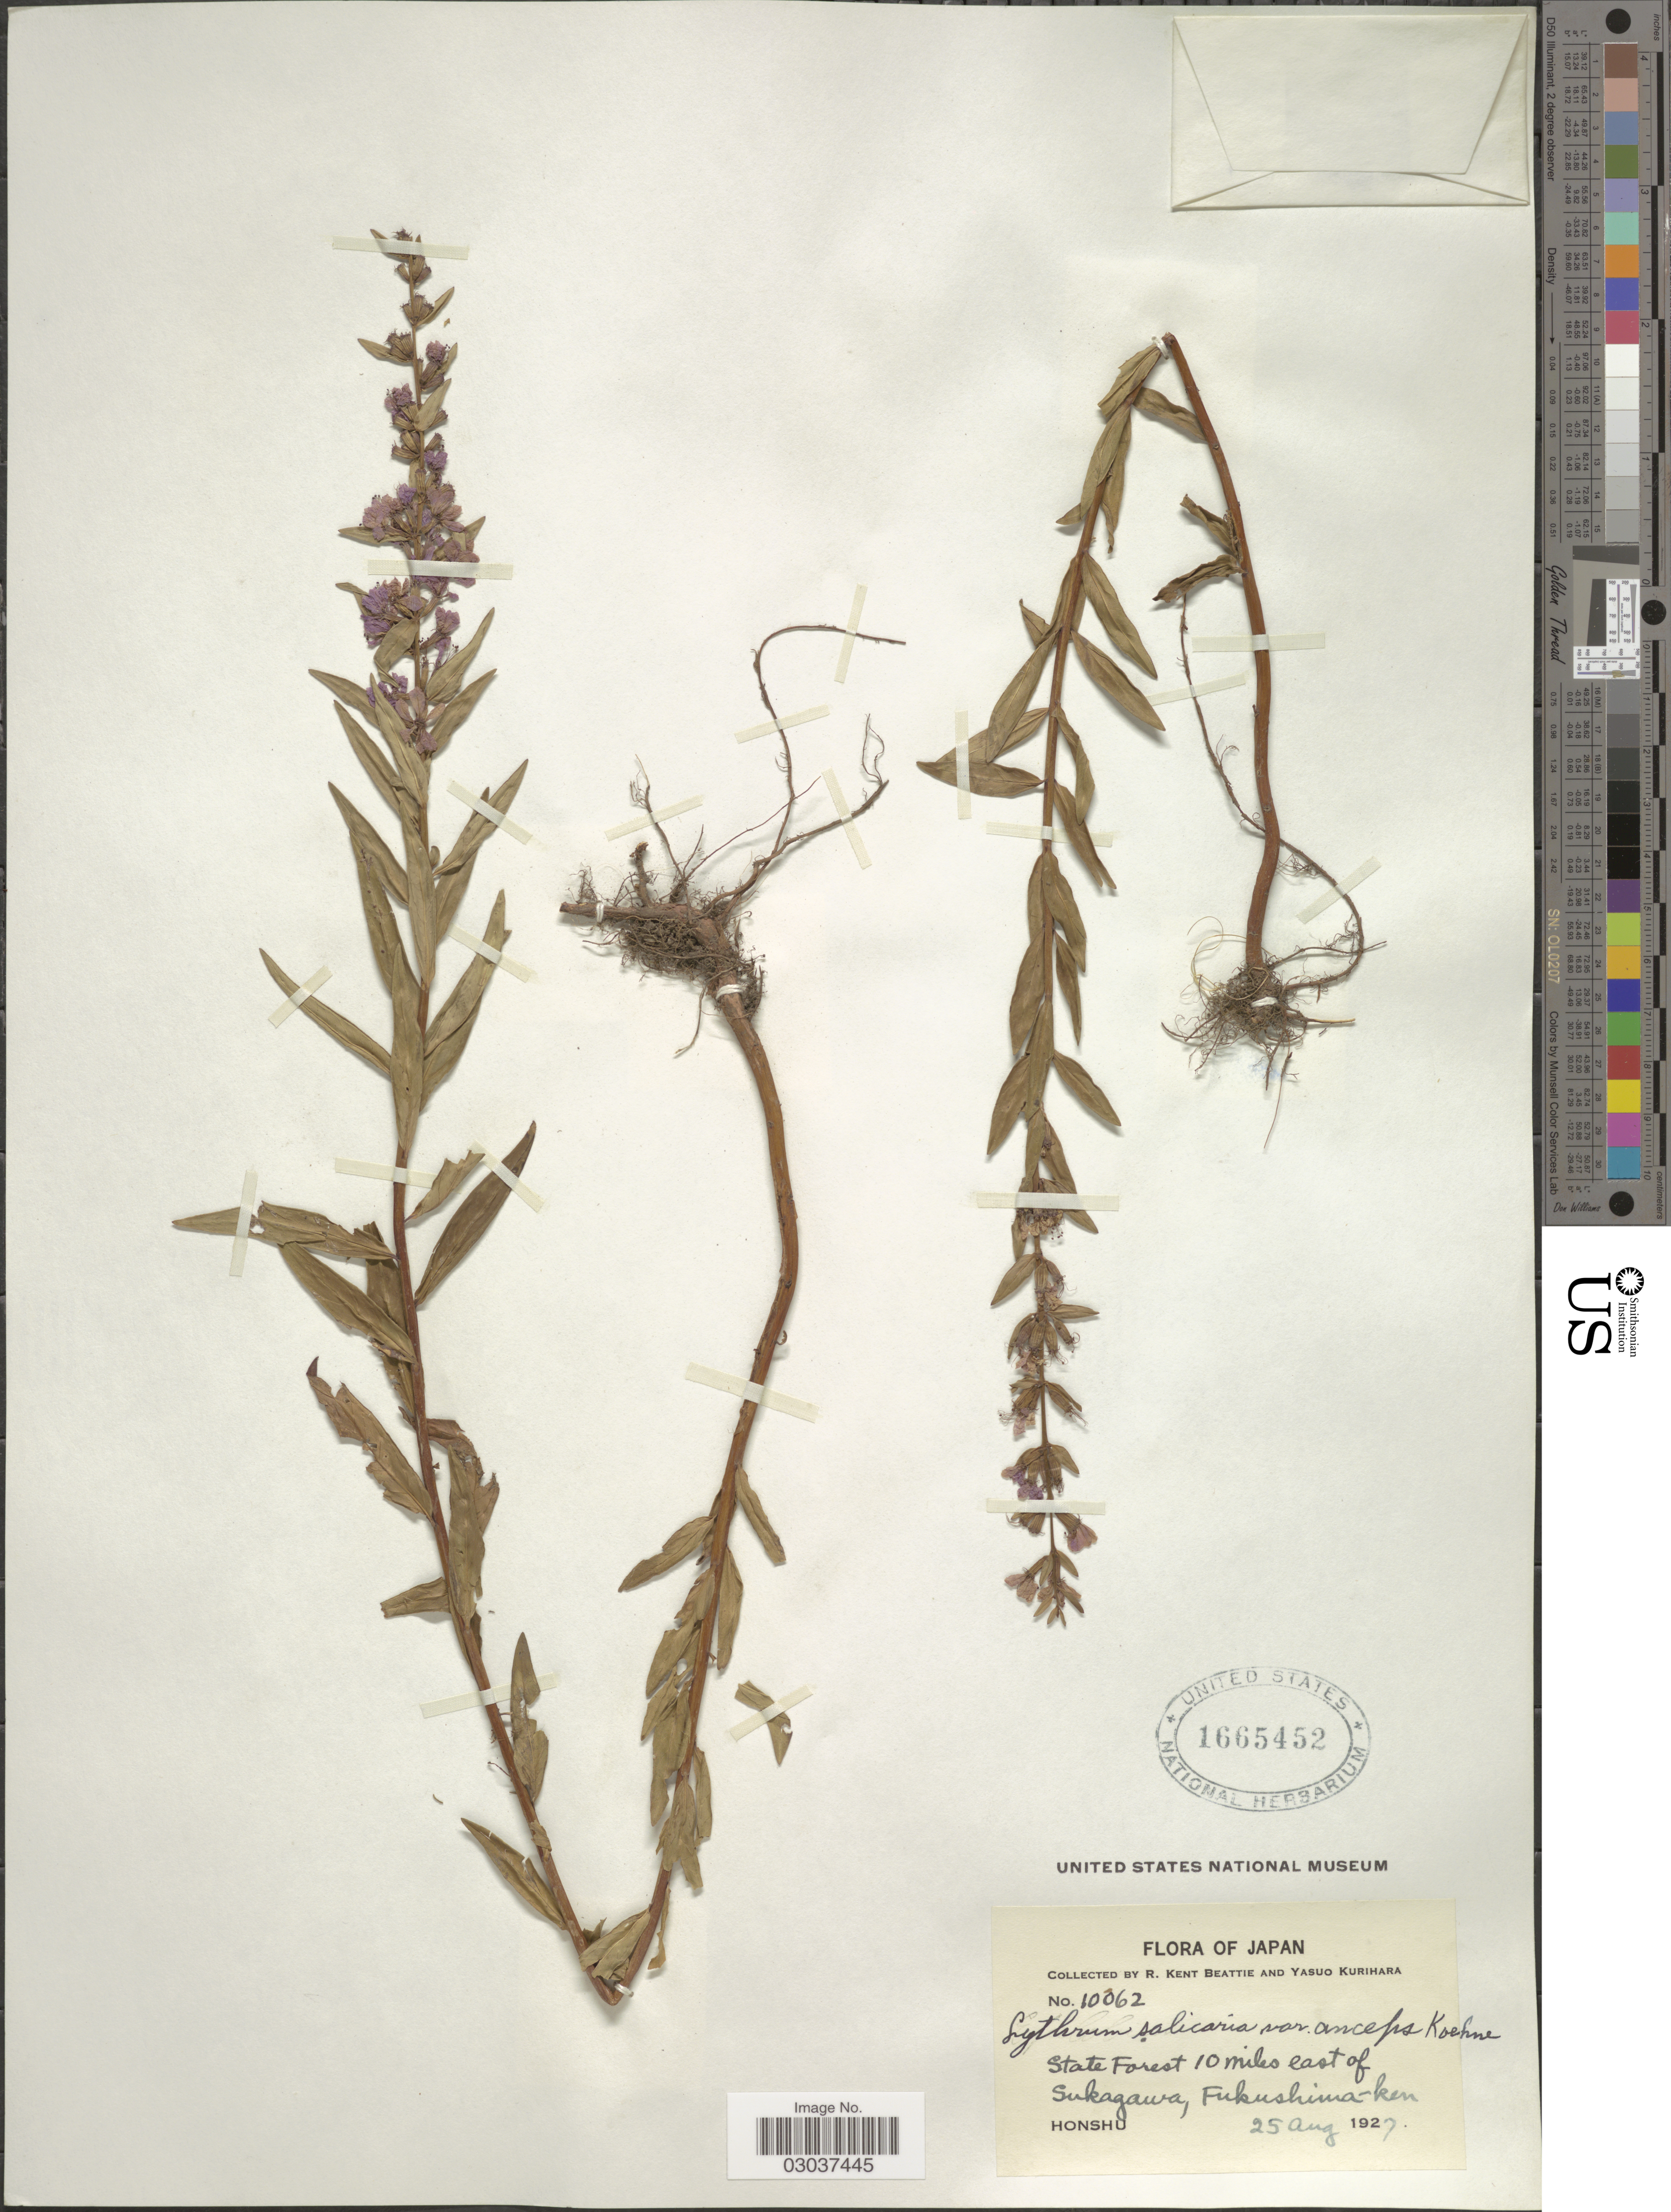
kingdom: Plantae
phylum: Tracheophyta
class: Magnoliopsida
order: Myrtales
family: Lythraceae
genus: Lythrum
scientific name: Lythrum salicaria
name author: L.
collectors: R. K. Beattie & Y. Kurihara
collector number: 10062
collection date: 1927-08-25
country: Japan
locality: State Forest 10 miles east of Sukagawa, Fukushima-ken. Honshu.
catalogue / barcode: US 1665452